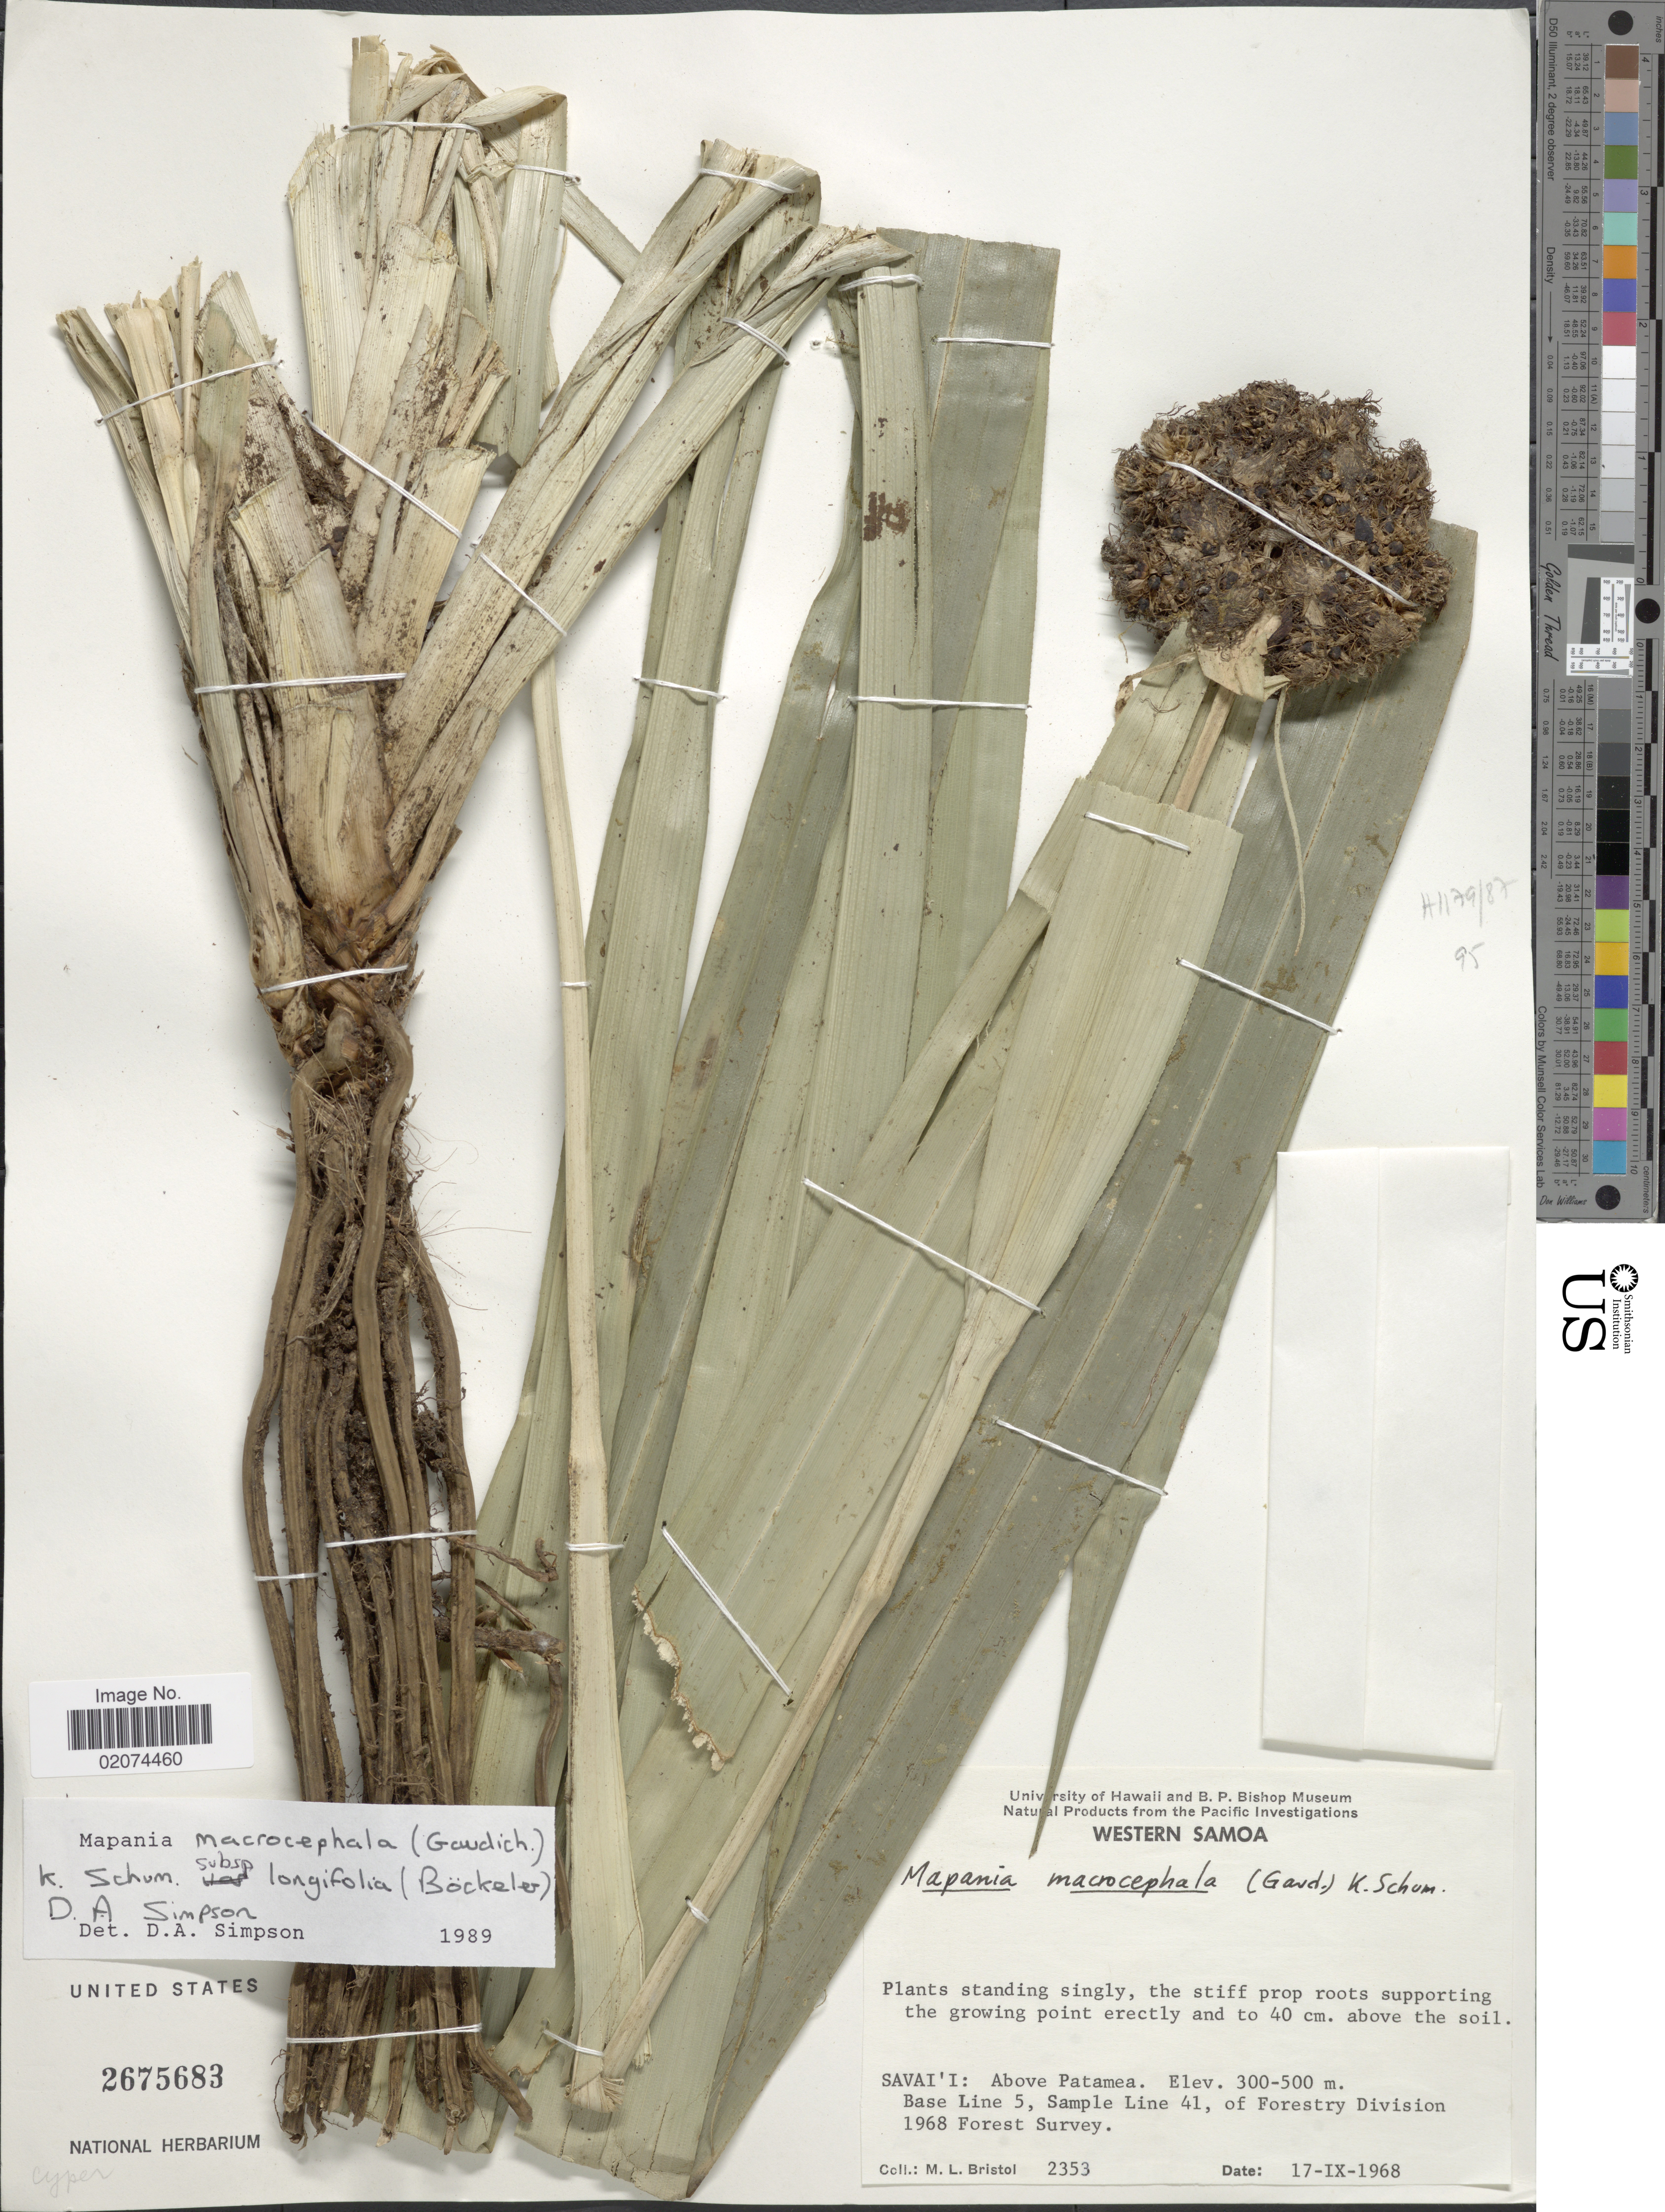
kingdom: Plantae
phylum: Tracheophyta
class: Liliopsida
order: Poales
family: Cyperaceae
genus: Mapania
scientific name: Mapania macrocephala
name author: (Gaudich.) K. Schum.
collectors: M. L. Bristol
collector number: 2353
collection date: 1968-09-17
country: Samoa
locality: Savai'i : Above Patamea. Base Line 5, Sample Line 41, of Forestry Division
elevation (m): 300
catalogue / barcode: US 2675683